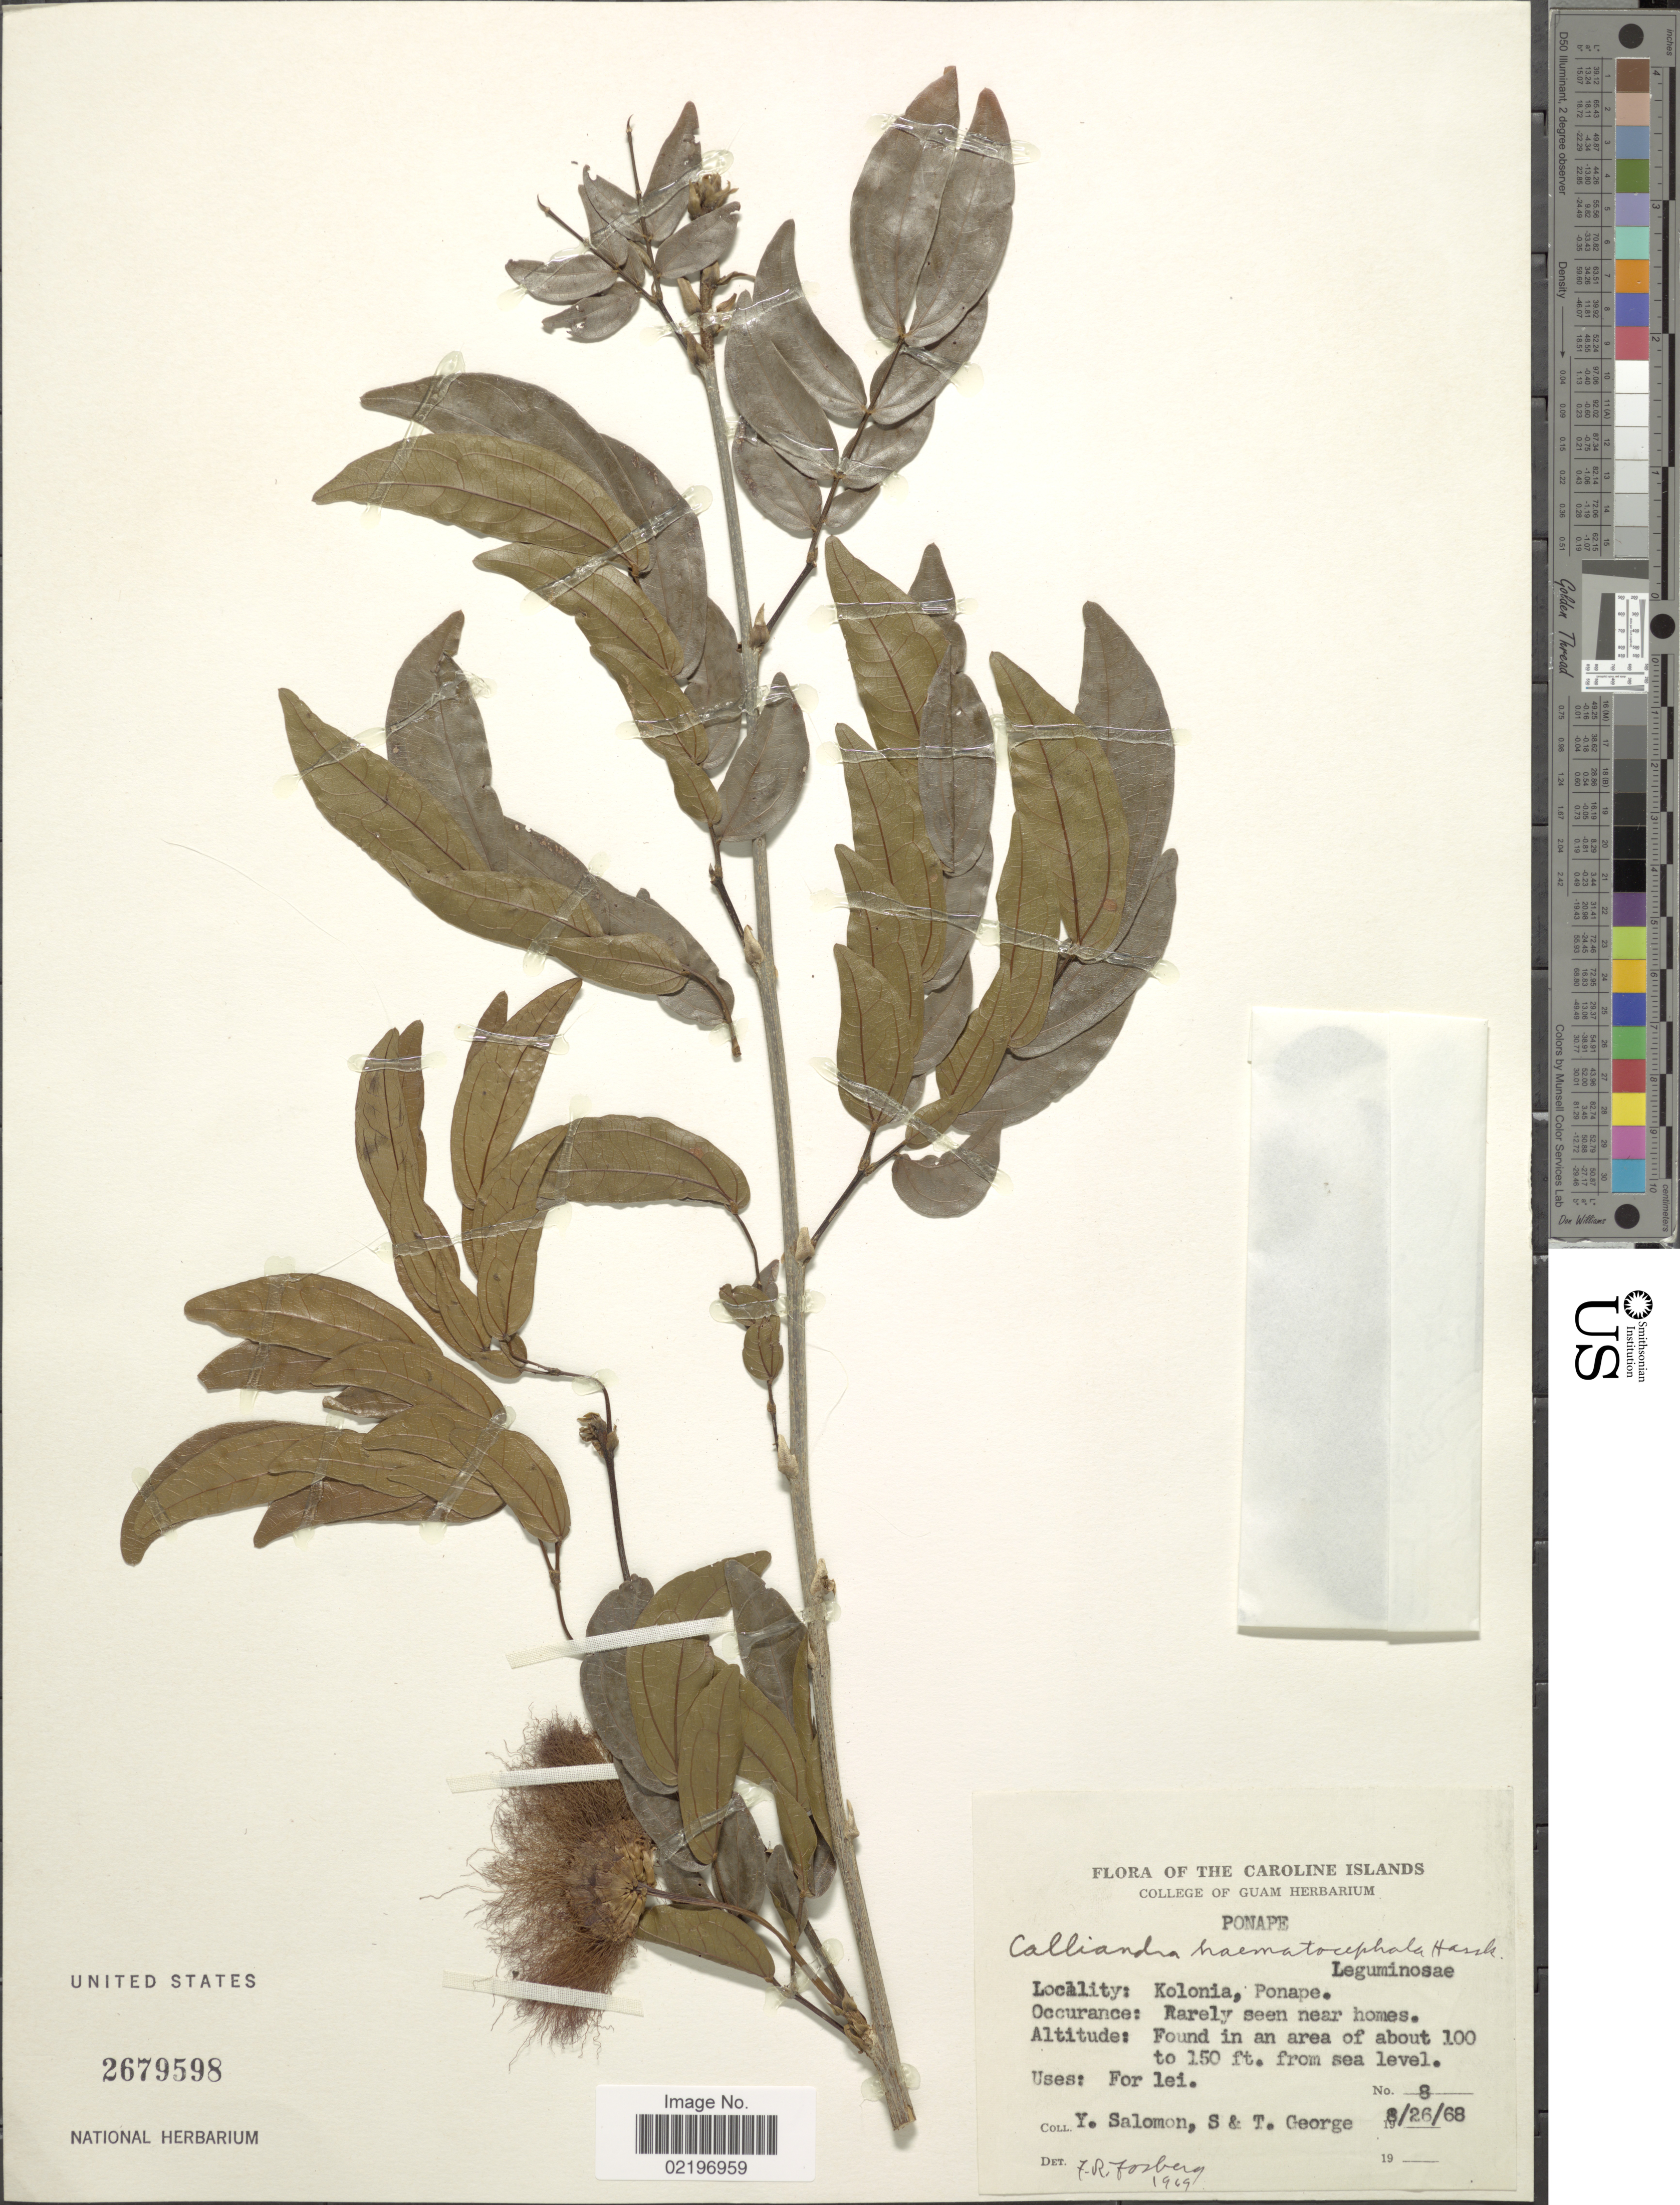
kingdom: Plantae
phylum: Tracheophyta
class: Magnoliopsida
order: Fabales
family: Fabaceae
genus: Calliandra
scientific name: Calliandra haematocephala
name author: Hassk.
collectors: Y. Salomon, S. George & T. George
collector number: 8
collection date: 1968-08-26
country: Micronesia, Federated States of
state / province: Pohnpei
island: Pohnpei [Ponape]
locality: Caroline Islands. Kolonia, Ponape.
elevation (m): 30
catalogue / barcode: US 2679598